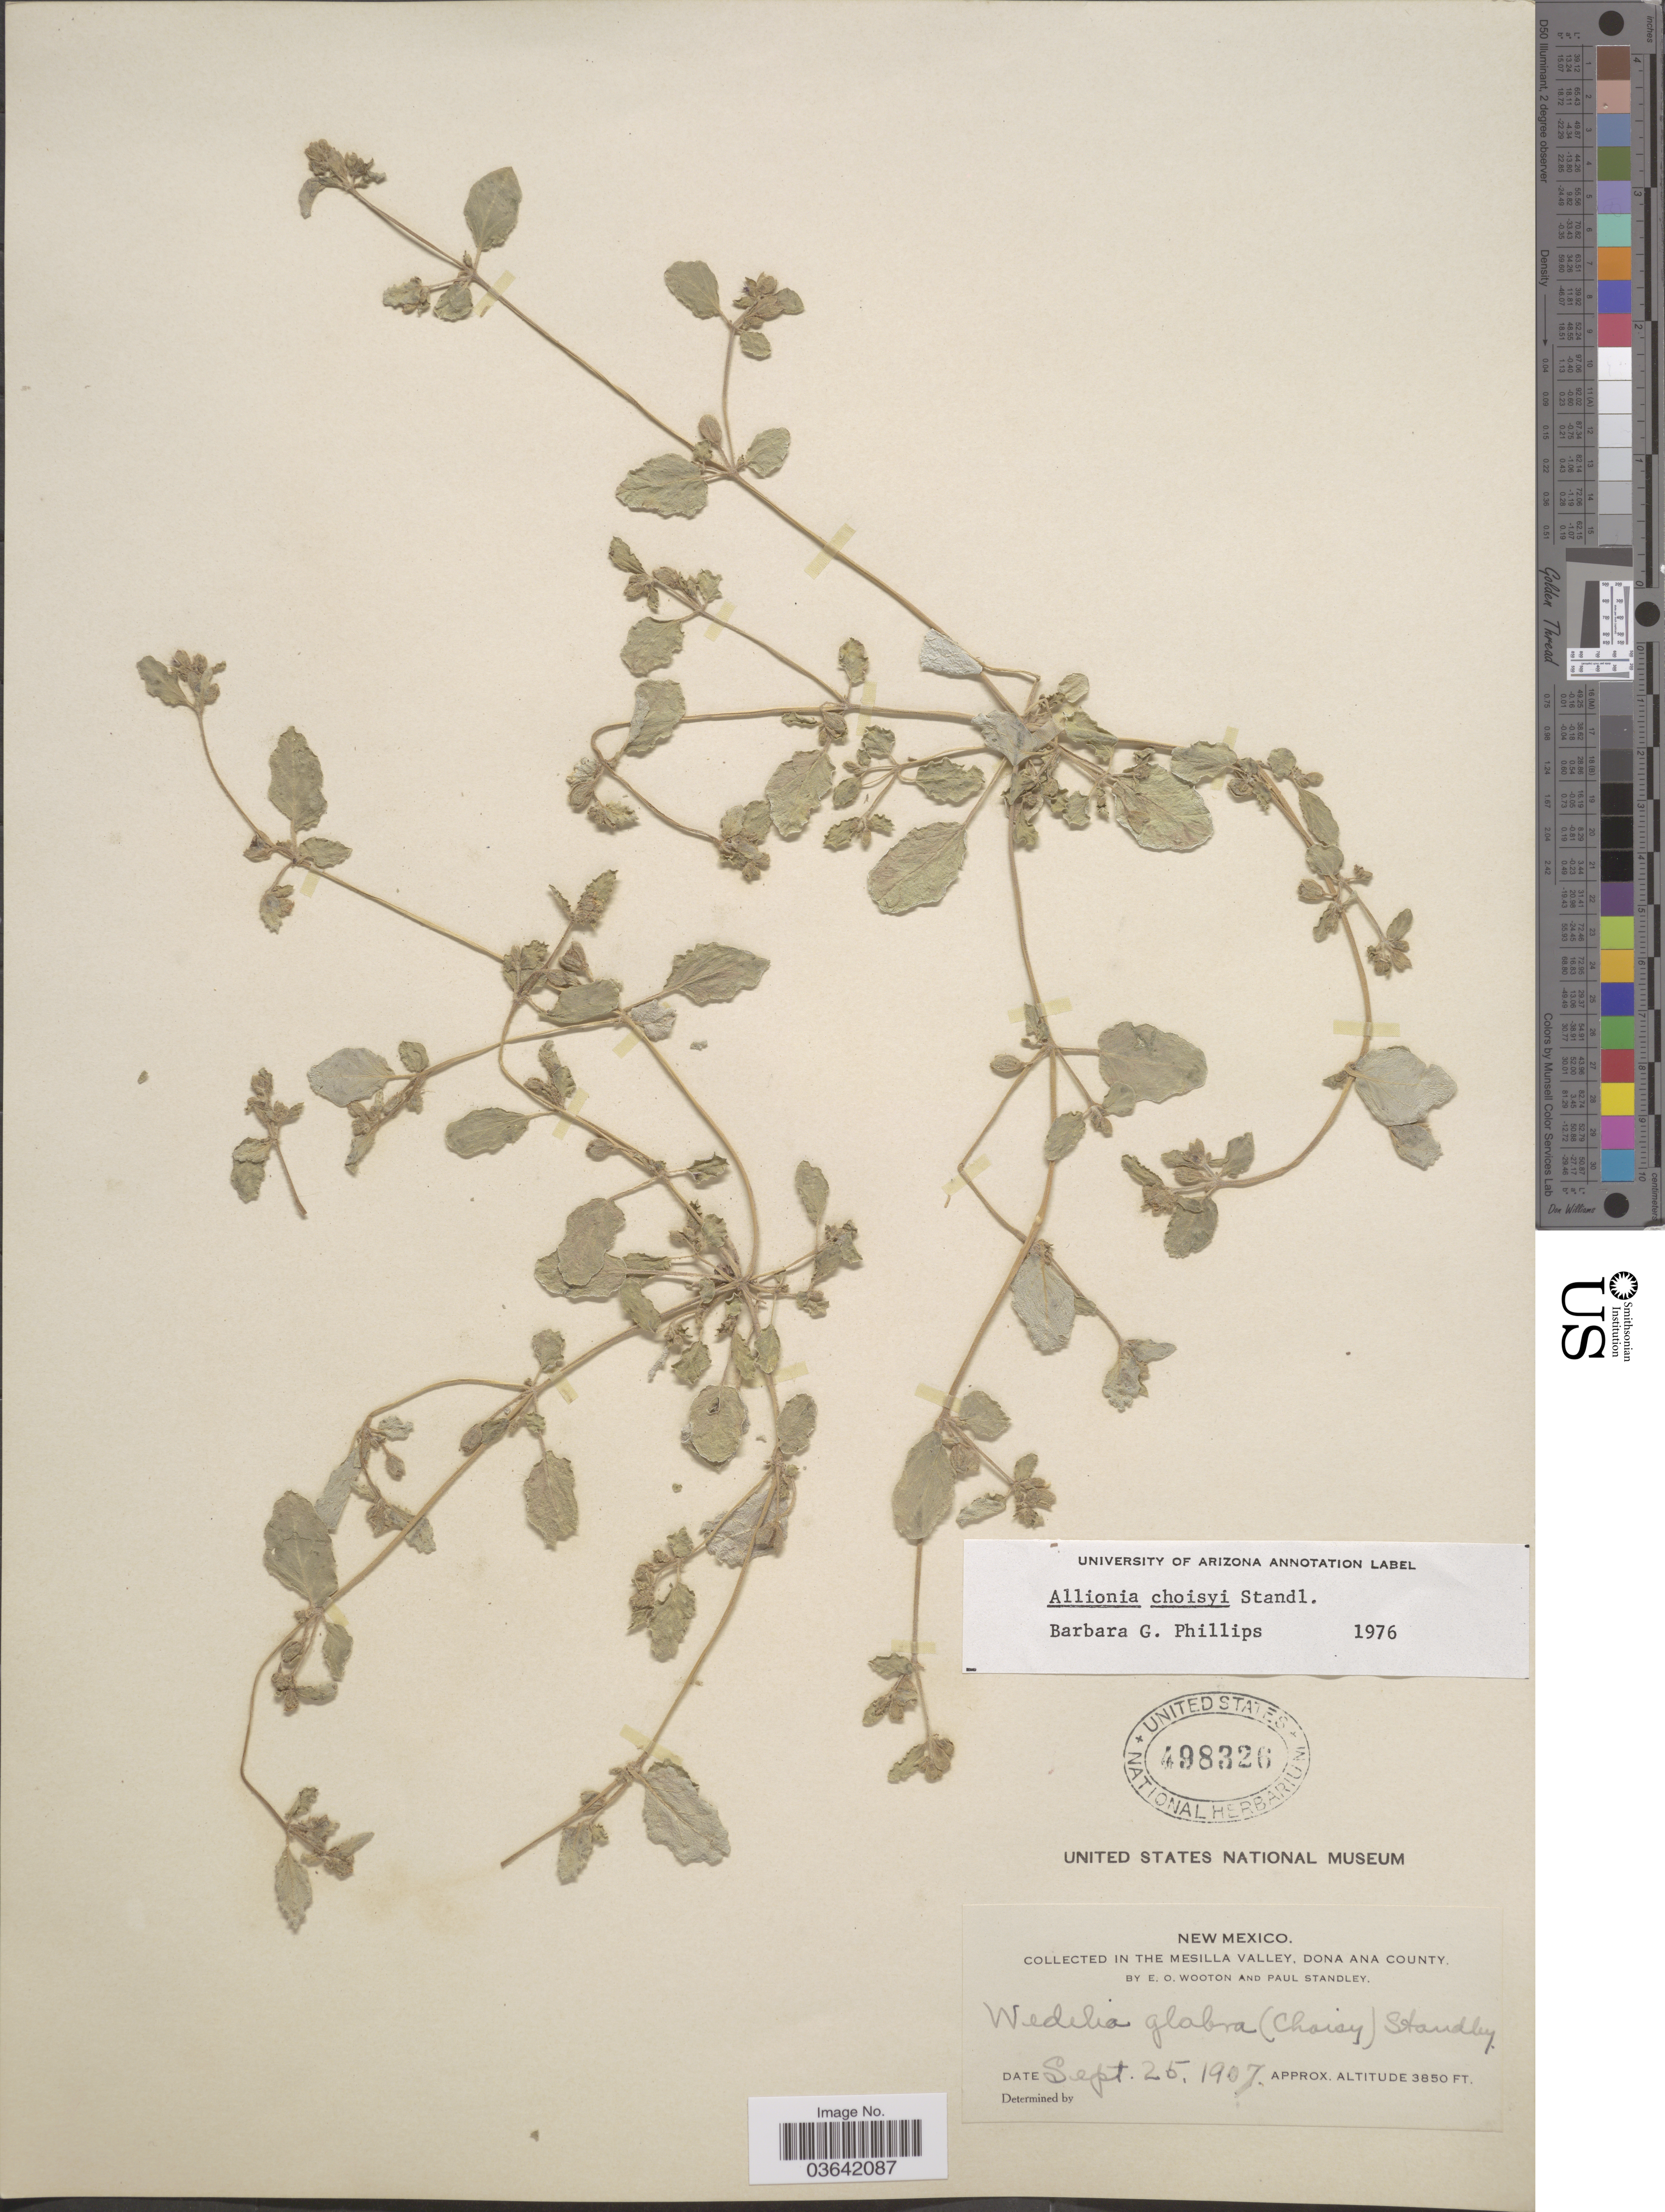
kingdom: Plantae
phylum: Tracheophyta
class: Magnoliopsida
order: Caryophyllales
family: Nyctaginaceae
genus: Allionia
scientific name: Allionia choisyi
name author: Standl.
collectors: E. O. Wooton & P. C. Standley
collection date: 1907-09-25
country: United States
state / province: New Mexico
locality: In the Mesilla Valley, Dona Ana County.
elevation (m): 1173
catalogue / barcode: US 498326